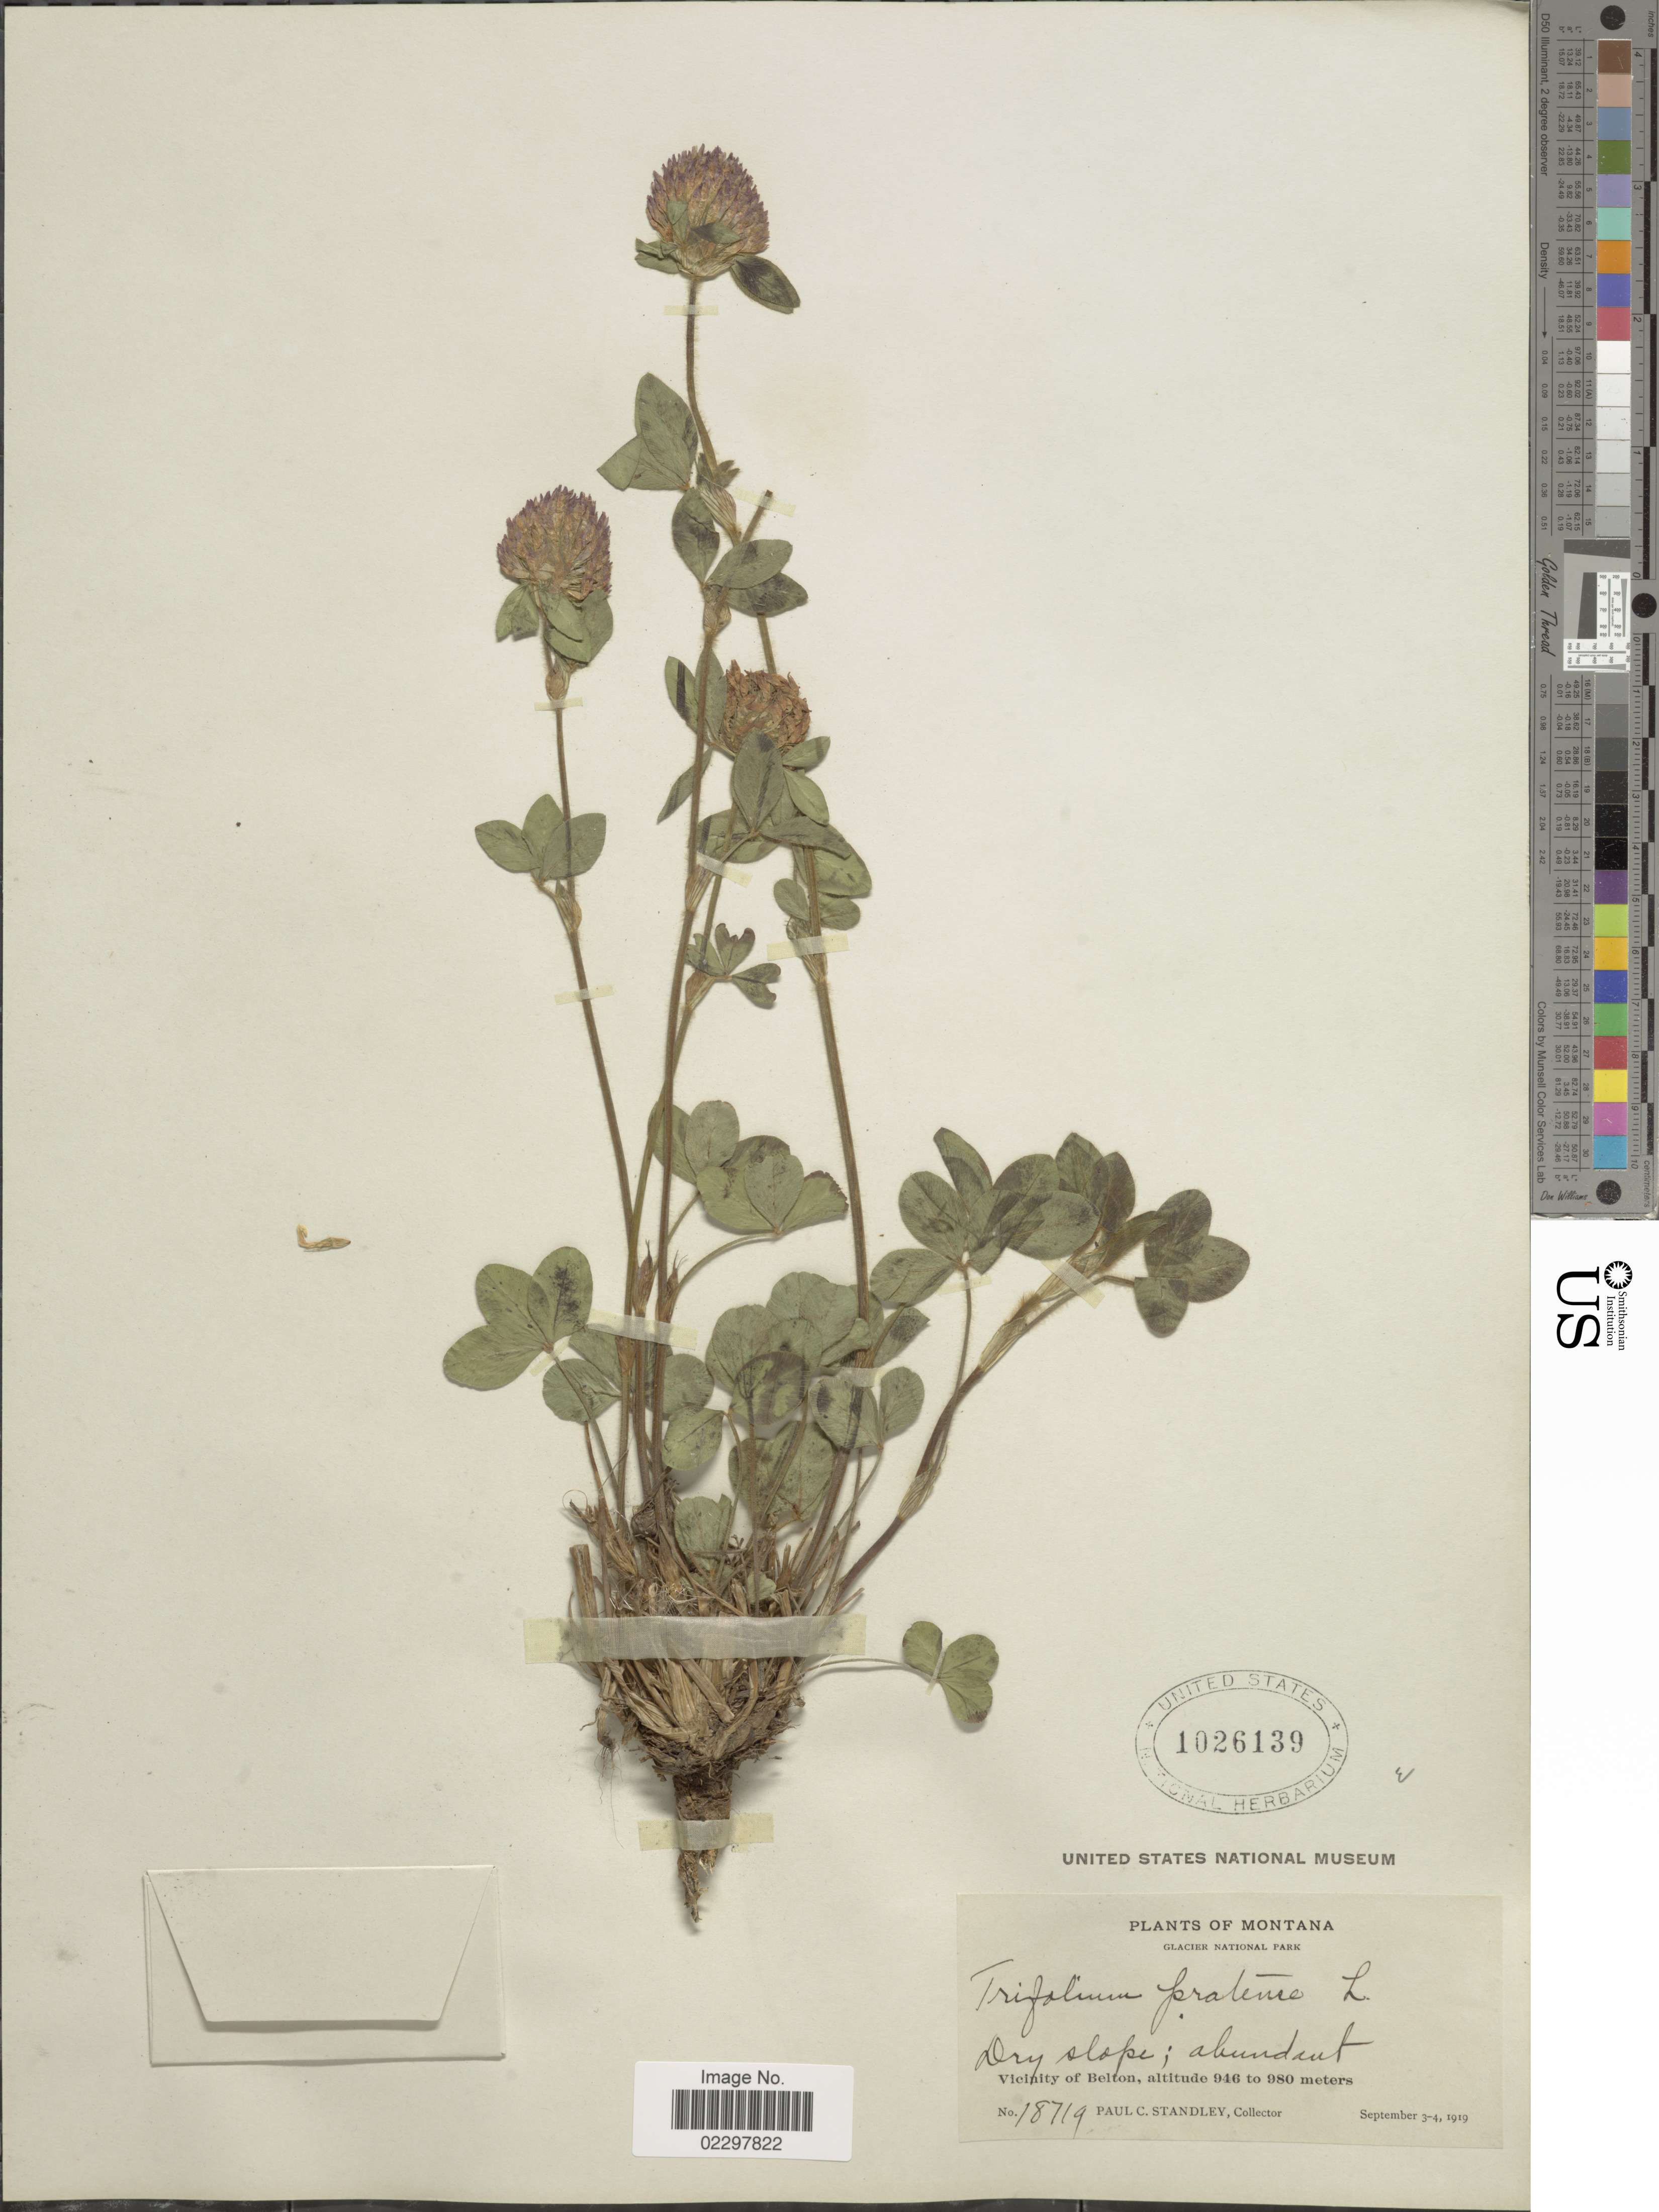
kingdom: Plantae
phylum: Tracheophyta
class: Magnoliopsida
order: Fabales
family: Fabaceae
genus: Trifolium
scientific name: Trifolium pratense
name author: L.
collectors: P. C. Standley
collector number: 18719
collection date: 1919-09-03/1919-09-04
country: United States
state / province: Montana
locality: Glacier National Park, Dry slope; abundant, Vicinity of Belton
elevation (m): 946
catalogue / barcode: US 1026139